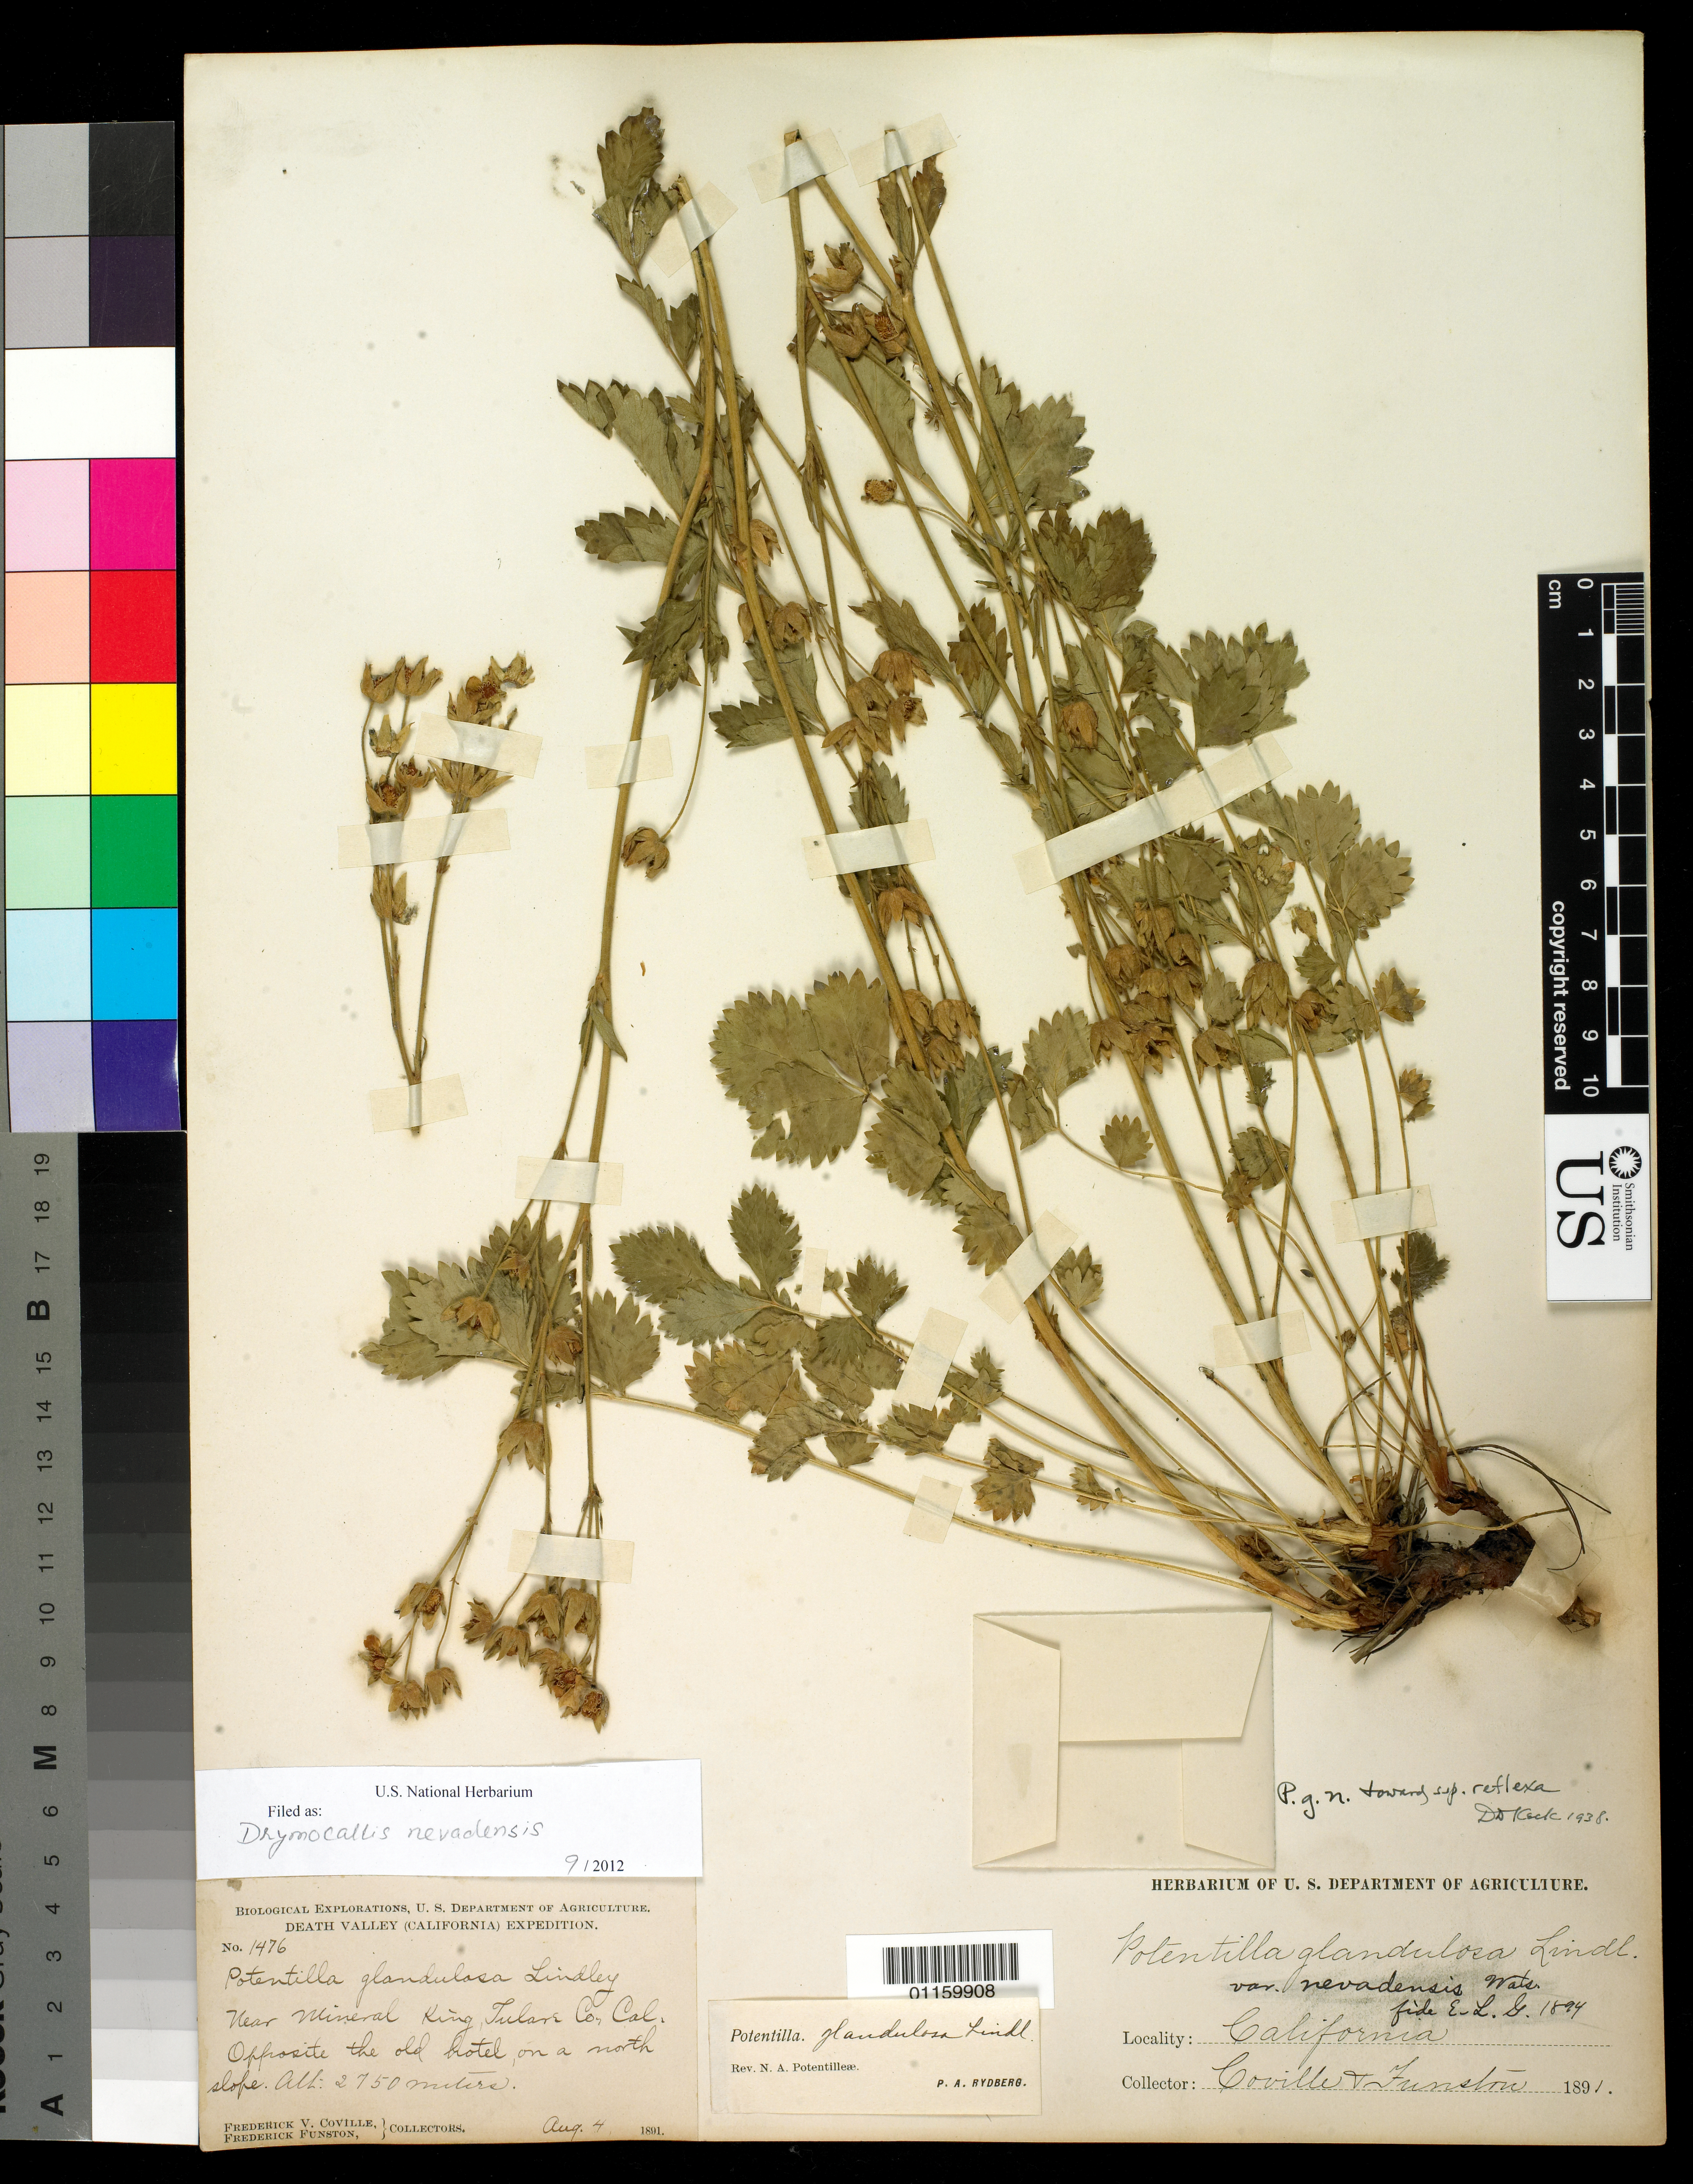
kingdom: Plantae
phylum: Tracheophyta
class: Magnoliopsida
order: Rosales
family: Rosaceae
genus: Drymocallis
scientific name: Drymocallis sp.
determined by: Strong, Mark T., (BOT), Smithsonian Institution - National Museum of Natural History (UNITED STATES)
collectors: F. V. Coville & F. Funston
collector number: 1476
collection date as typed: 04 Aug 1891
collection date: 1891-08-04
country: United States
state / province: California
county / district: Tulare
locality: Near Mineral King. Opposite to old hotel on a north slope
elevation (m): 2750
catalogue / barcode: US 1